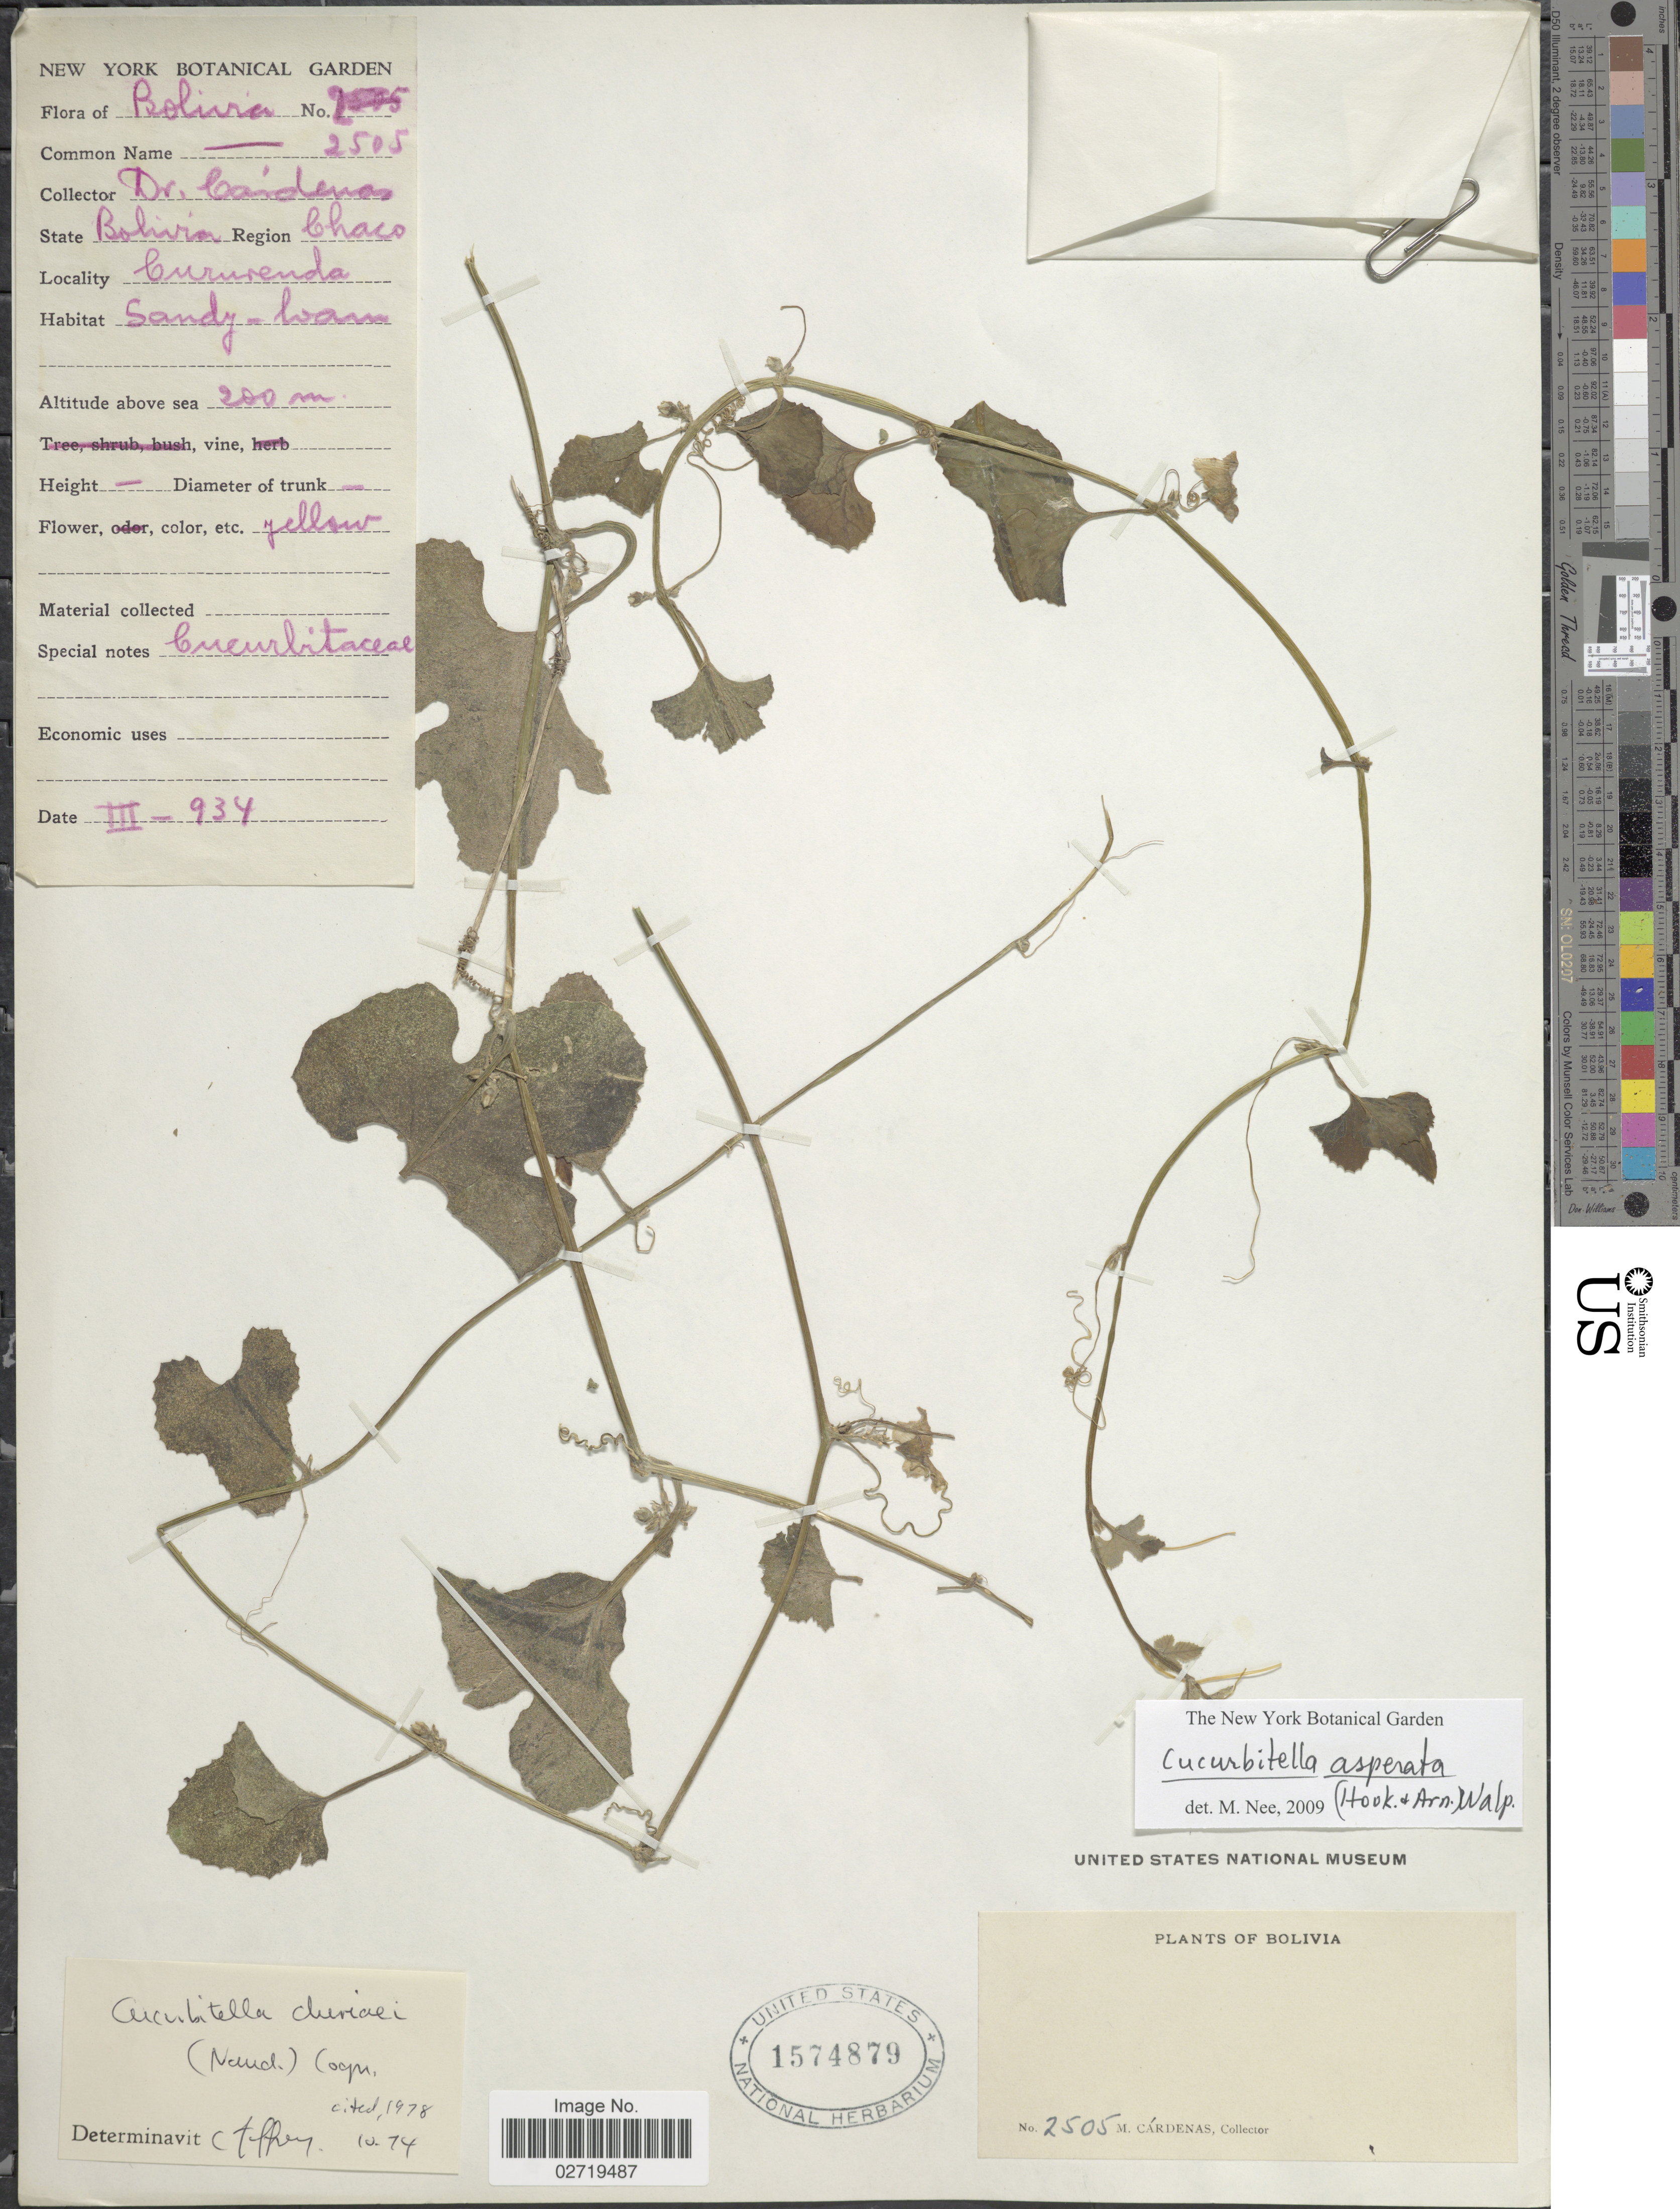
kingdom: Plantae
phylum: Tracheophyta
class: Magnoliopsida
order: Cucurbitales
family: Cucurbitaceae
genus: Cucurbitella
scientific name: Cucurbitella asperata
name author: (Gillies ex Hook. & Arn.) Walp.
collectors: M. Cárdenas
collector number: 2505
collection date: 1934-03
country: Bolivia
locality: Region Chaco, Cururenda, Sandy - loam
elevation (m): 200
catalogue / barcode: US 1574879